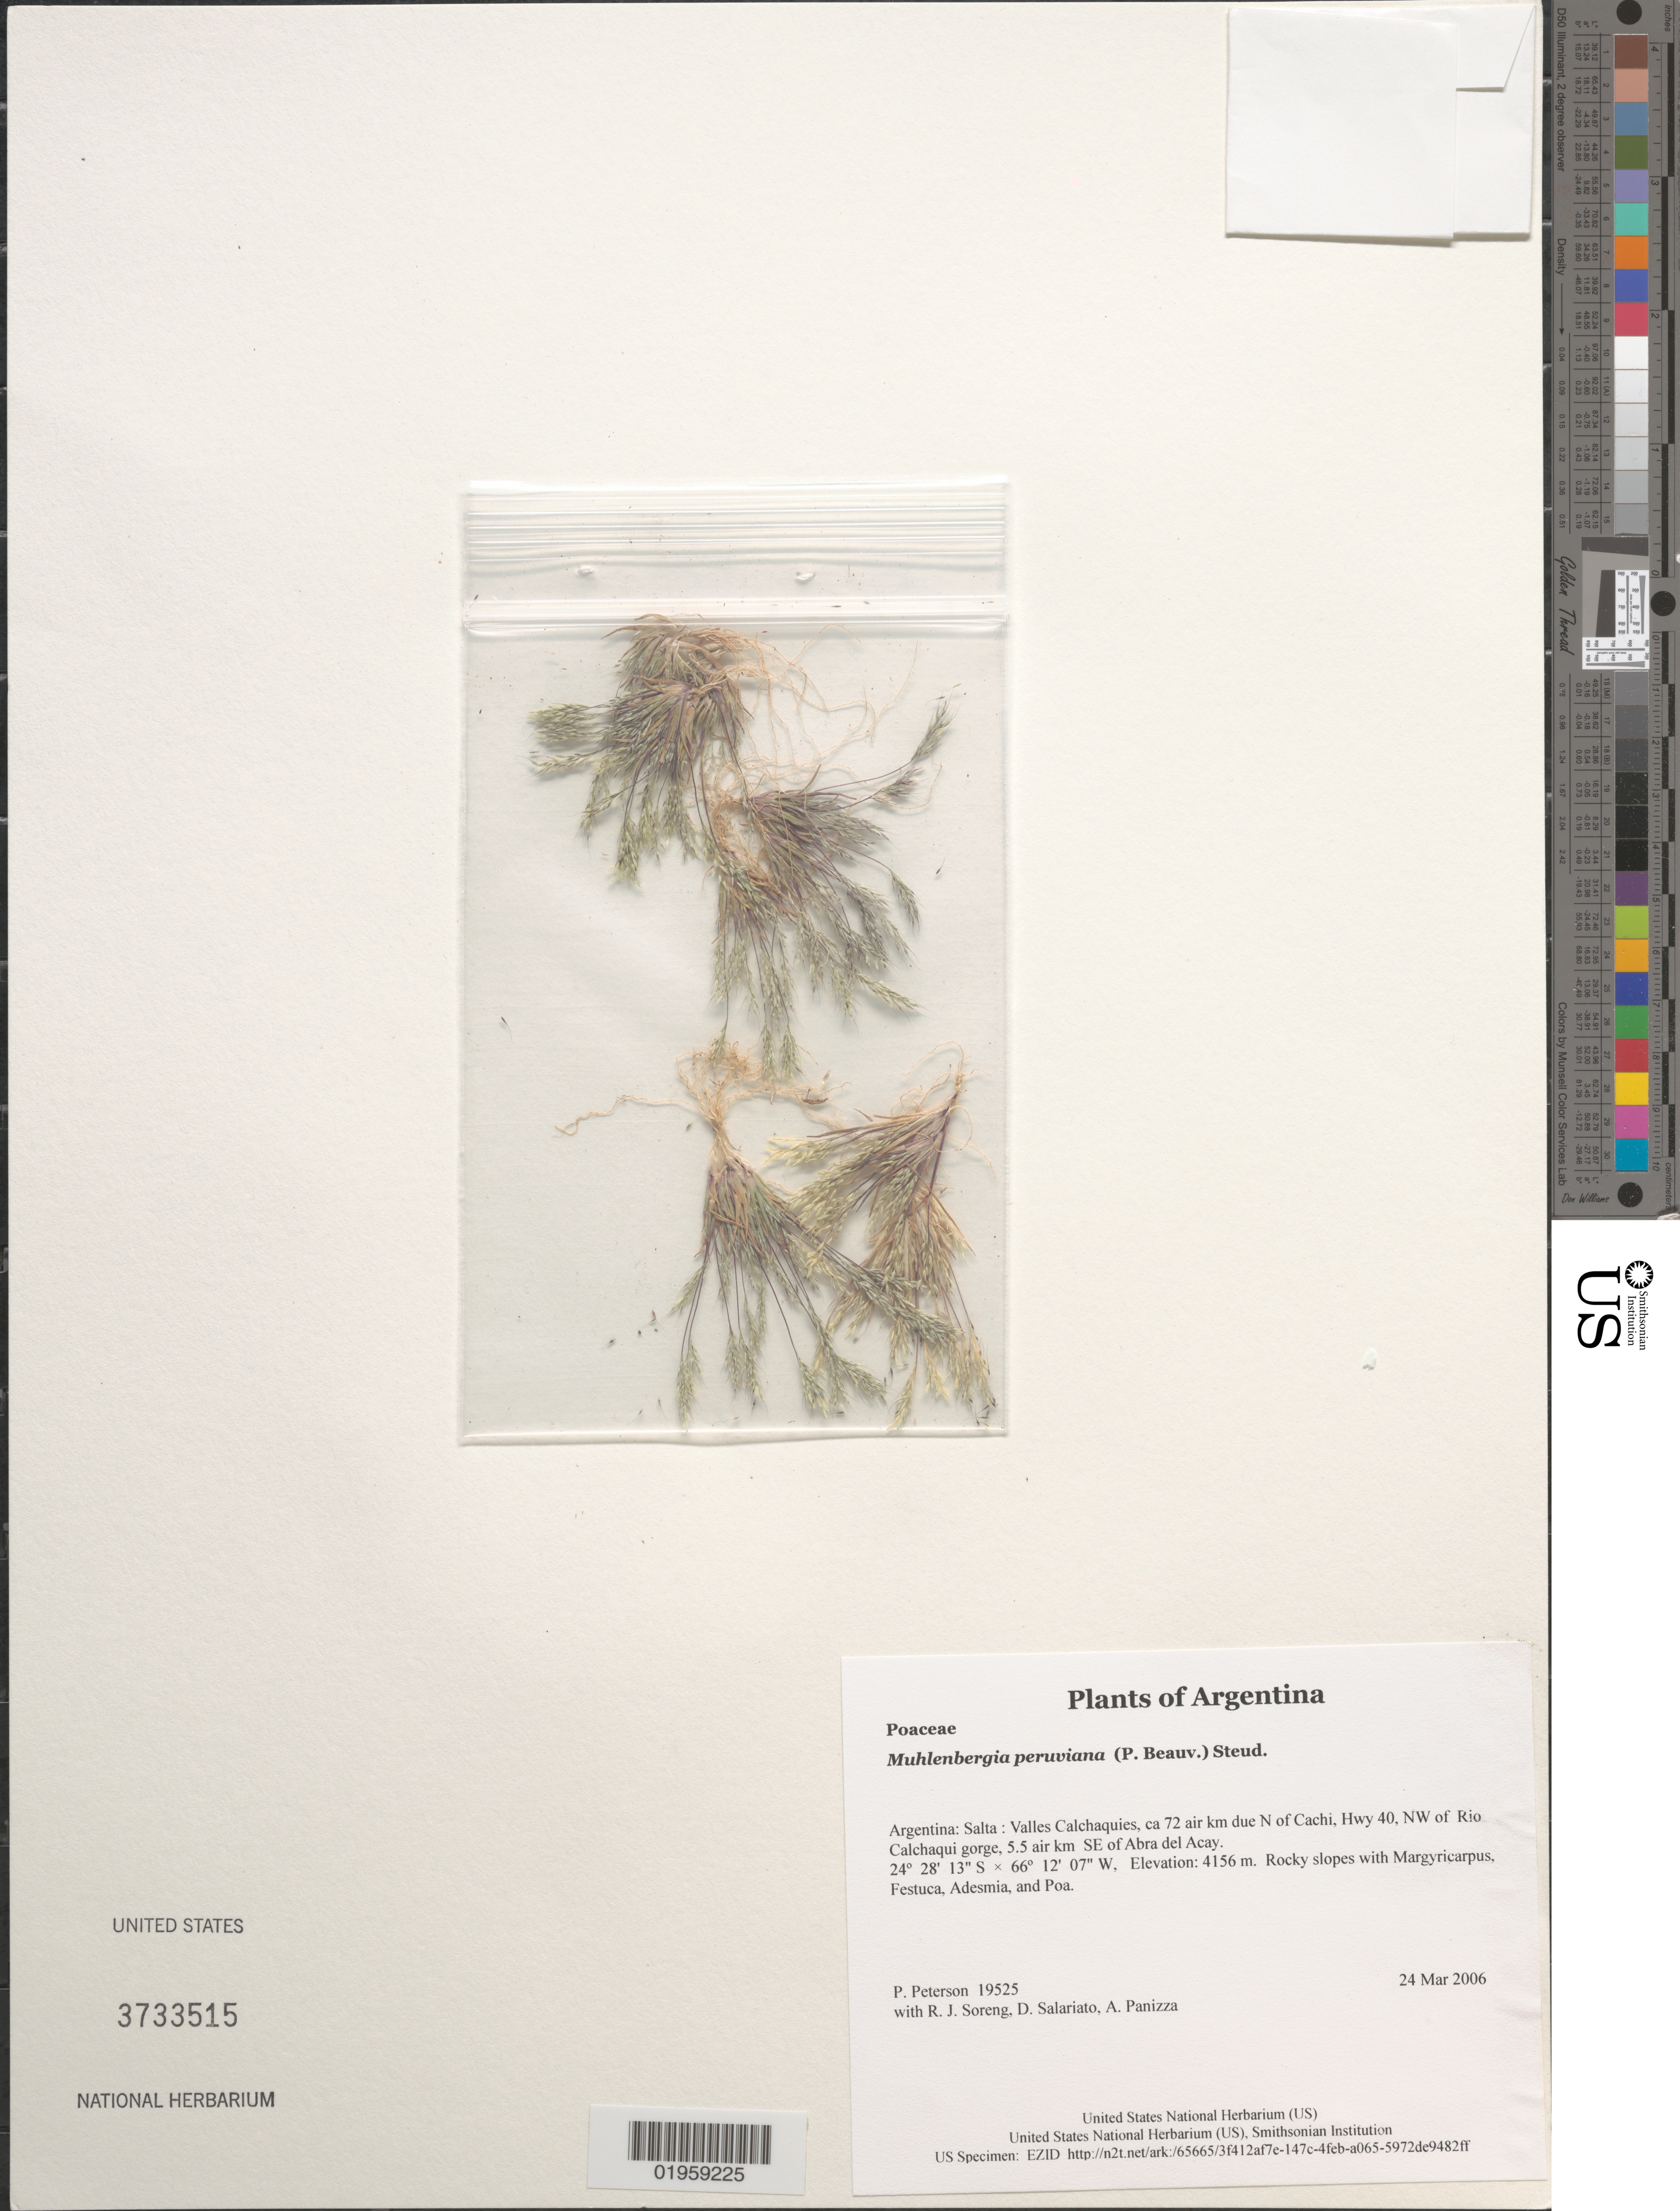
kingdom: Plantae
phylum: Tracheophyta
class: Liliopsida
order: Poales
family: Poaceae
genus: Muhlenbergia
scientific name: Muhlenbergia peruviana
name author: (P. Beauv.) Steud.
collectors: P. M. Peterson, R. J. Soreng, D. Salariato & A. Panizza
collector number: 19525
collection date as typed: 24 Mar 2006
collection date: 2006-03-24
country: Argentina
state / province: Salta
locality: Valles Calchaquies, ca 72 air km due N of Cachi, Hwy 40, NW of Rio Calchaqui gorge, 5.5 air km SE of Abra del Acay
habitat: Rocky slopes with Margyricarpus, Festuca, Adesmia, and Poa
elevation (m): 4156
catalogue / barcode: US 3733515